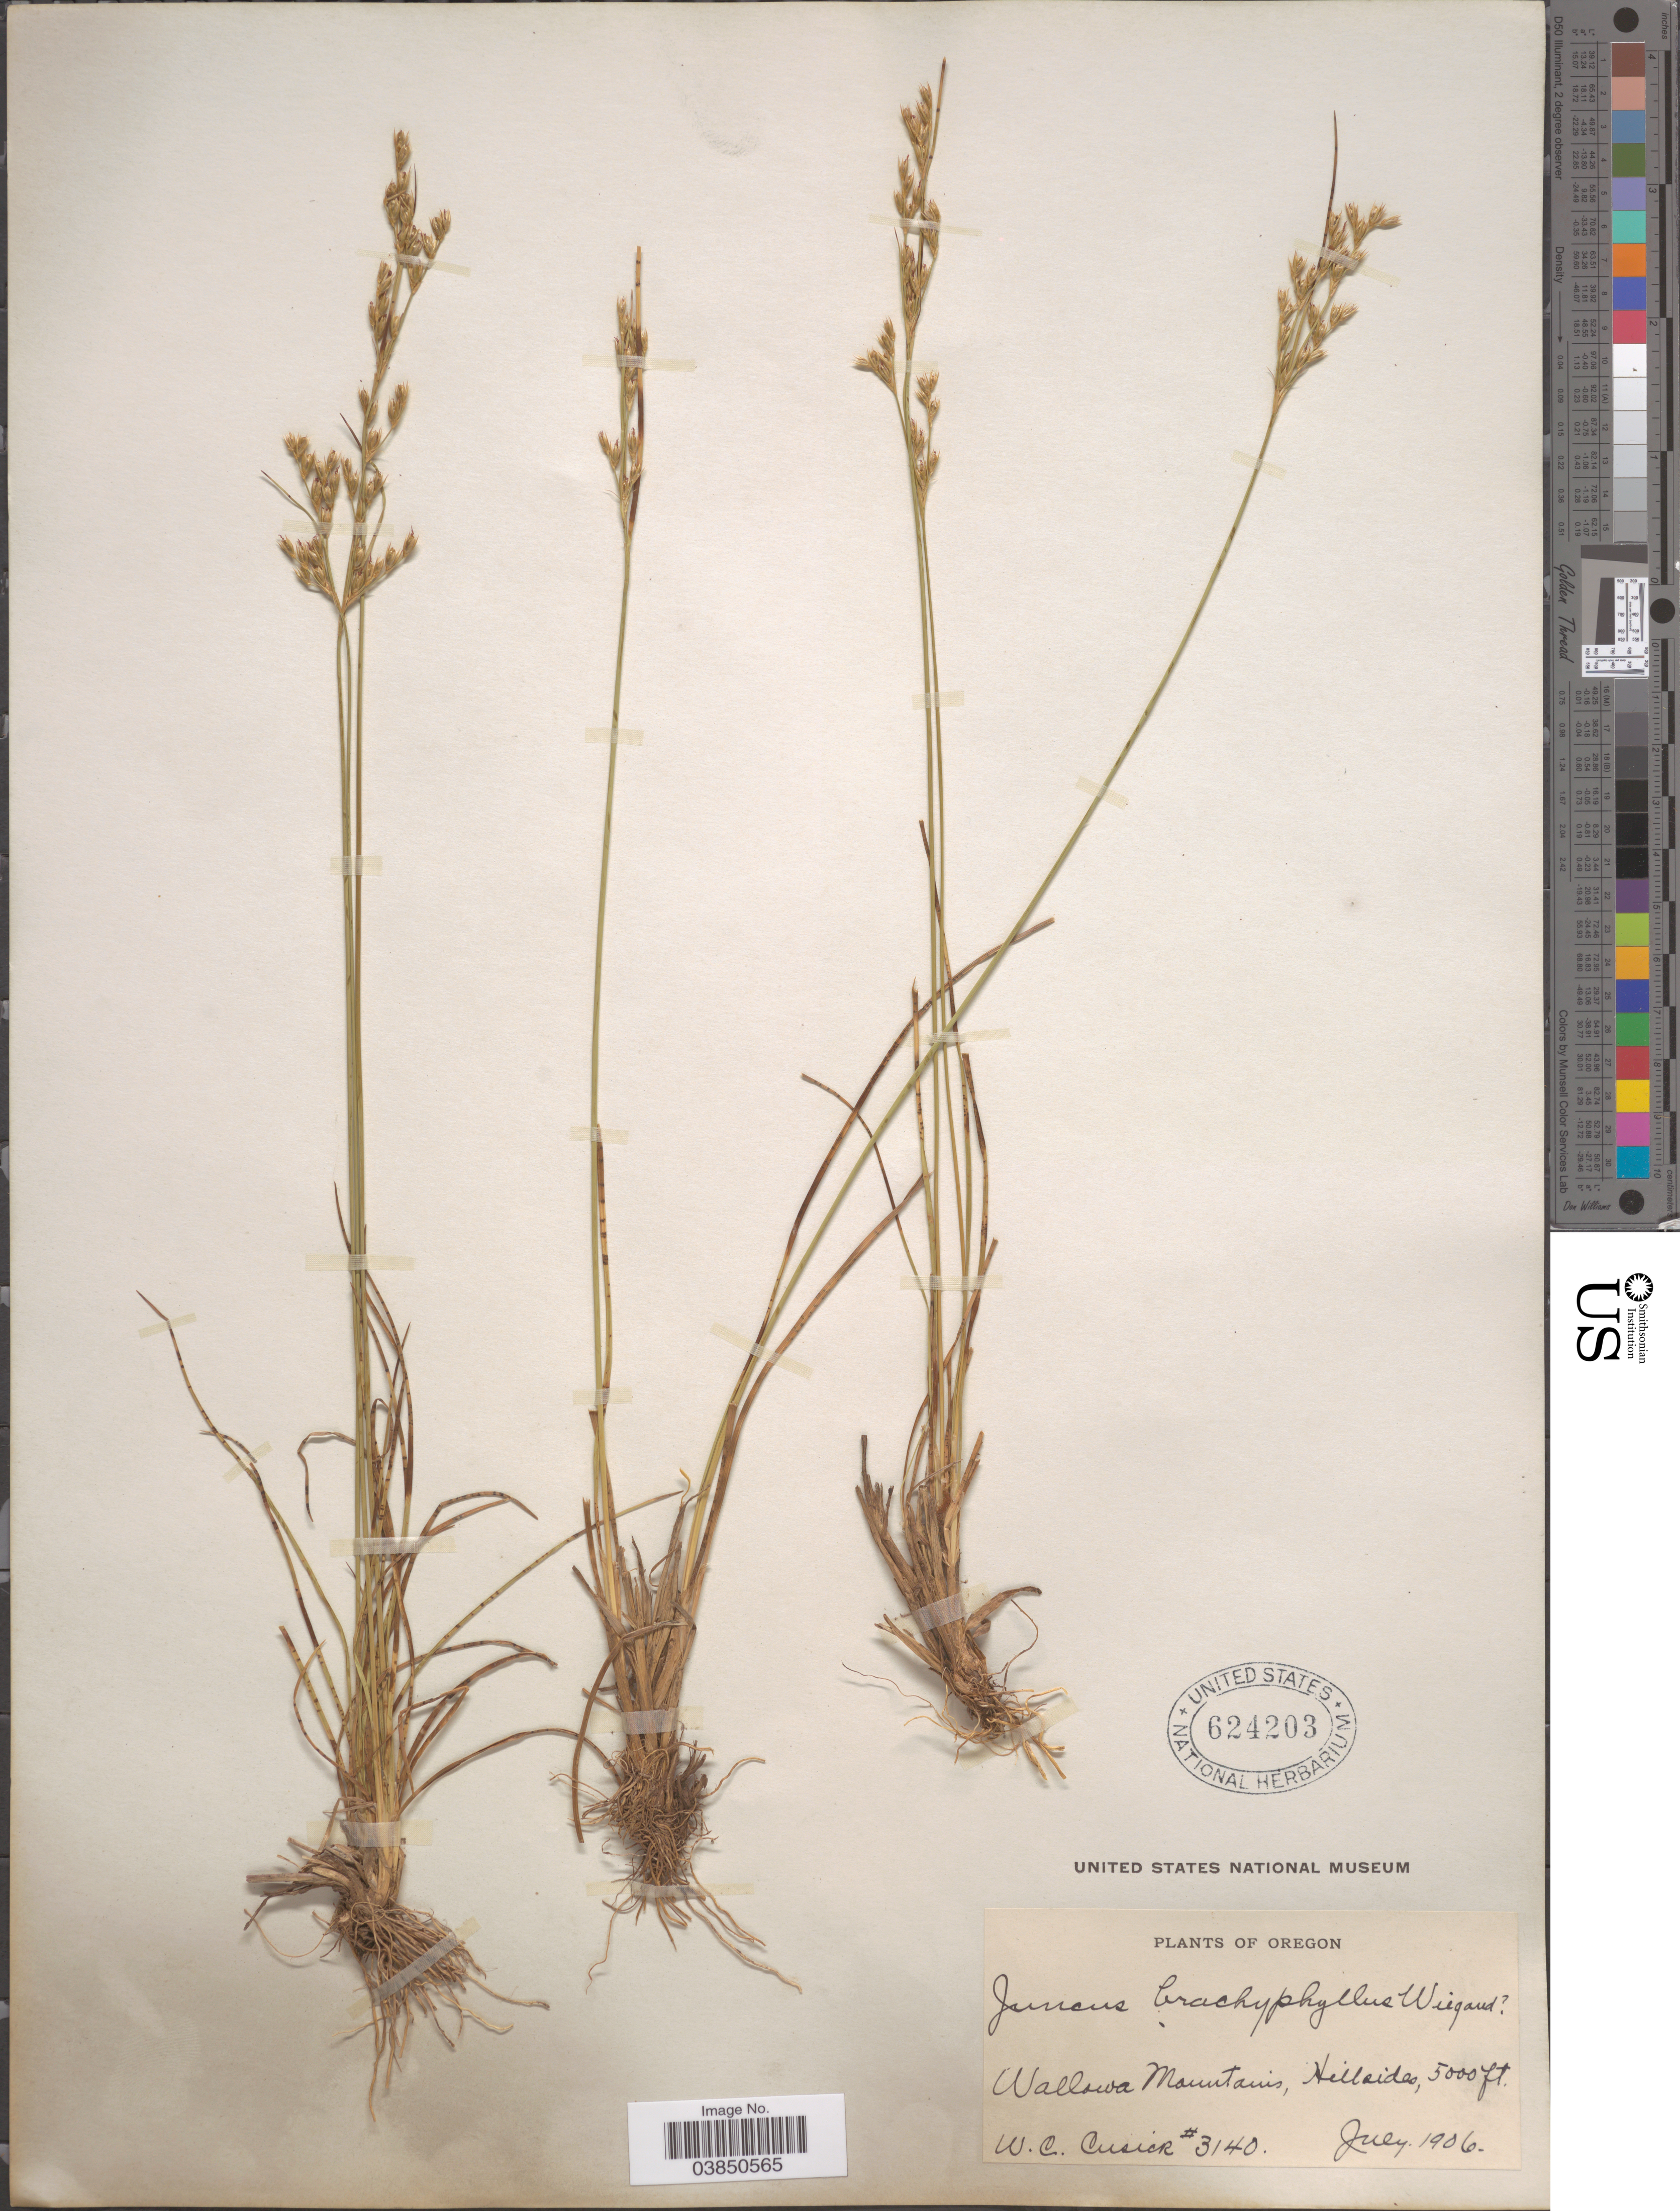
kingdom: Plantae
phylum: Tracheophyta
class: Liliopsida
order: Poales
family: Juncaceae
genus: Juncus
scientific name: Juncus brachycephalus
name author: (Engelm.) Buchenau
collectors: W. C. Cusick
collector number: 3140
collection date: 1906-07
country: United States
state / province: Oregon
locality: Wallowa Mountains, Hillside.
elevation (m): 1524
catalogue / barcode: US 624203